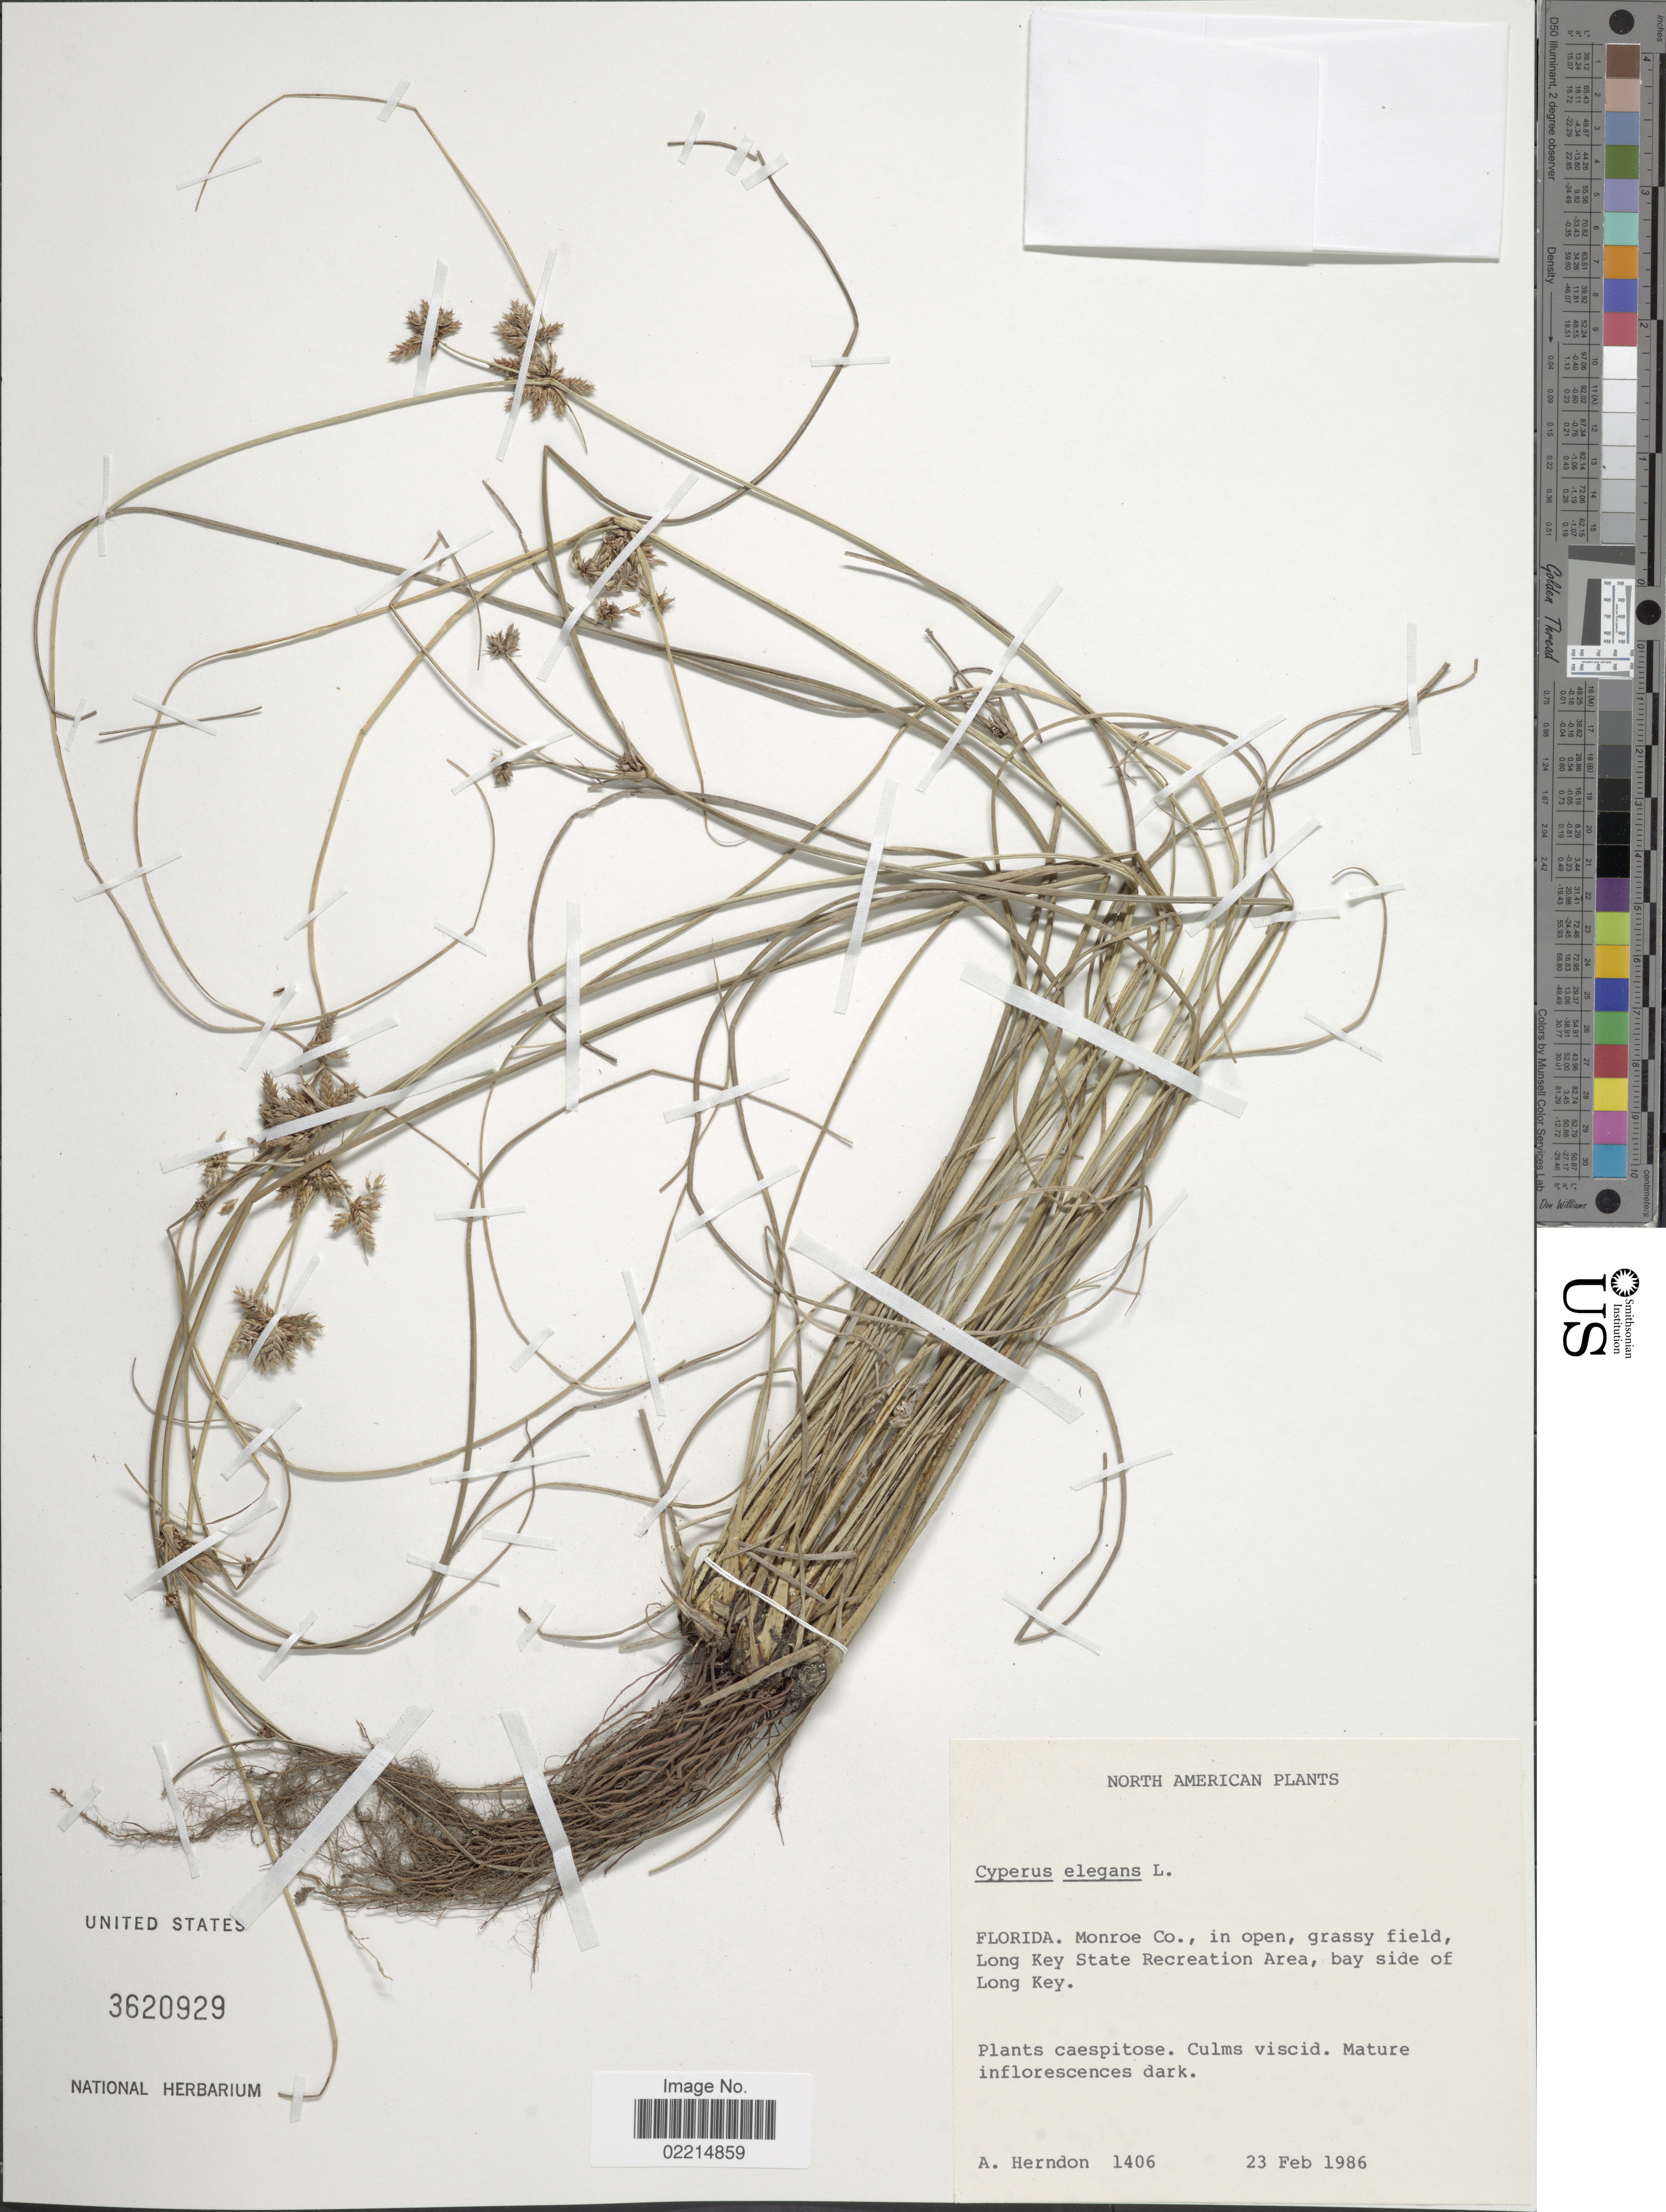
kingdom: Plantae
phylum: Tracheophyta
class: Liliopsida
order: Poales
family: Cyperaceae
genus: Cyperus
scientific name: Cyperus elegans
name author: L.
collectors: A. Herndon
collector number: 1406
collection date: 1986-02-23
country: United States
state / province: Florida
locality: North American, Monroe Co., in open, grassy field, Long Key State Recreation Area, bay side of Long Key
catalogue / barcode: US 3620929